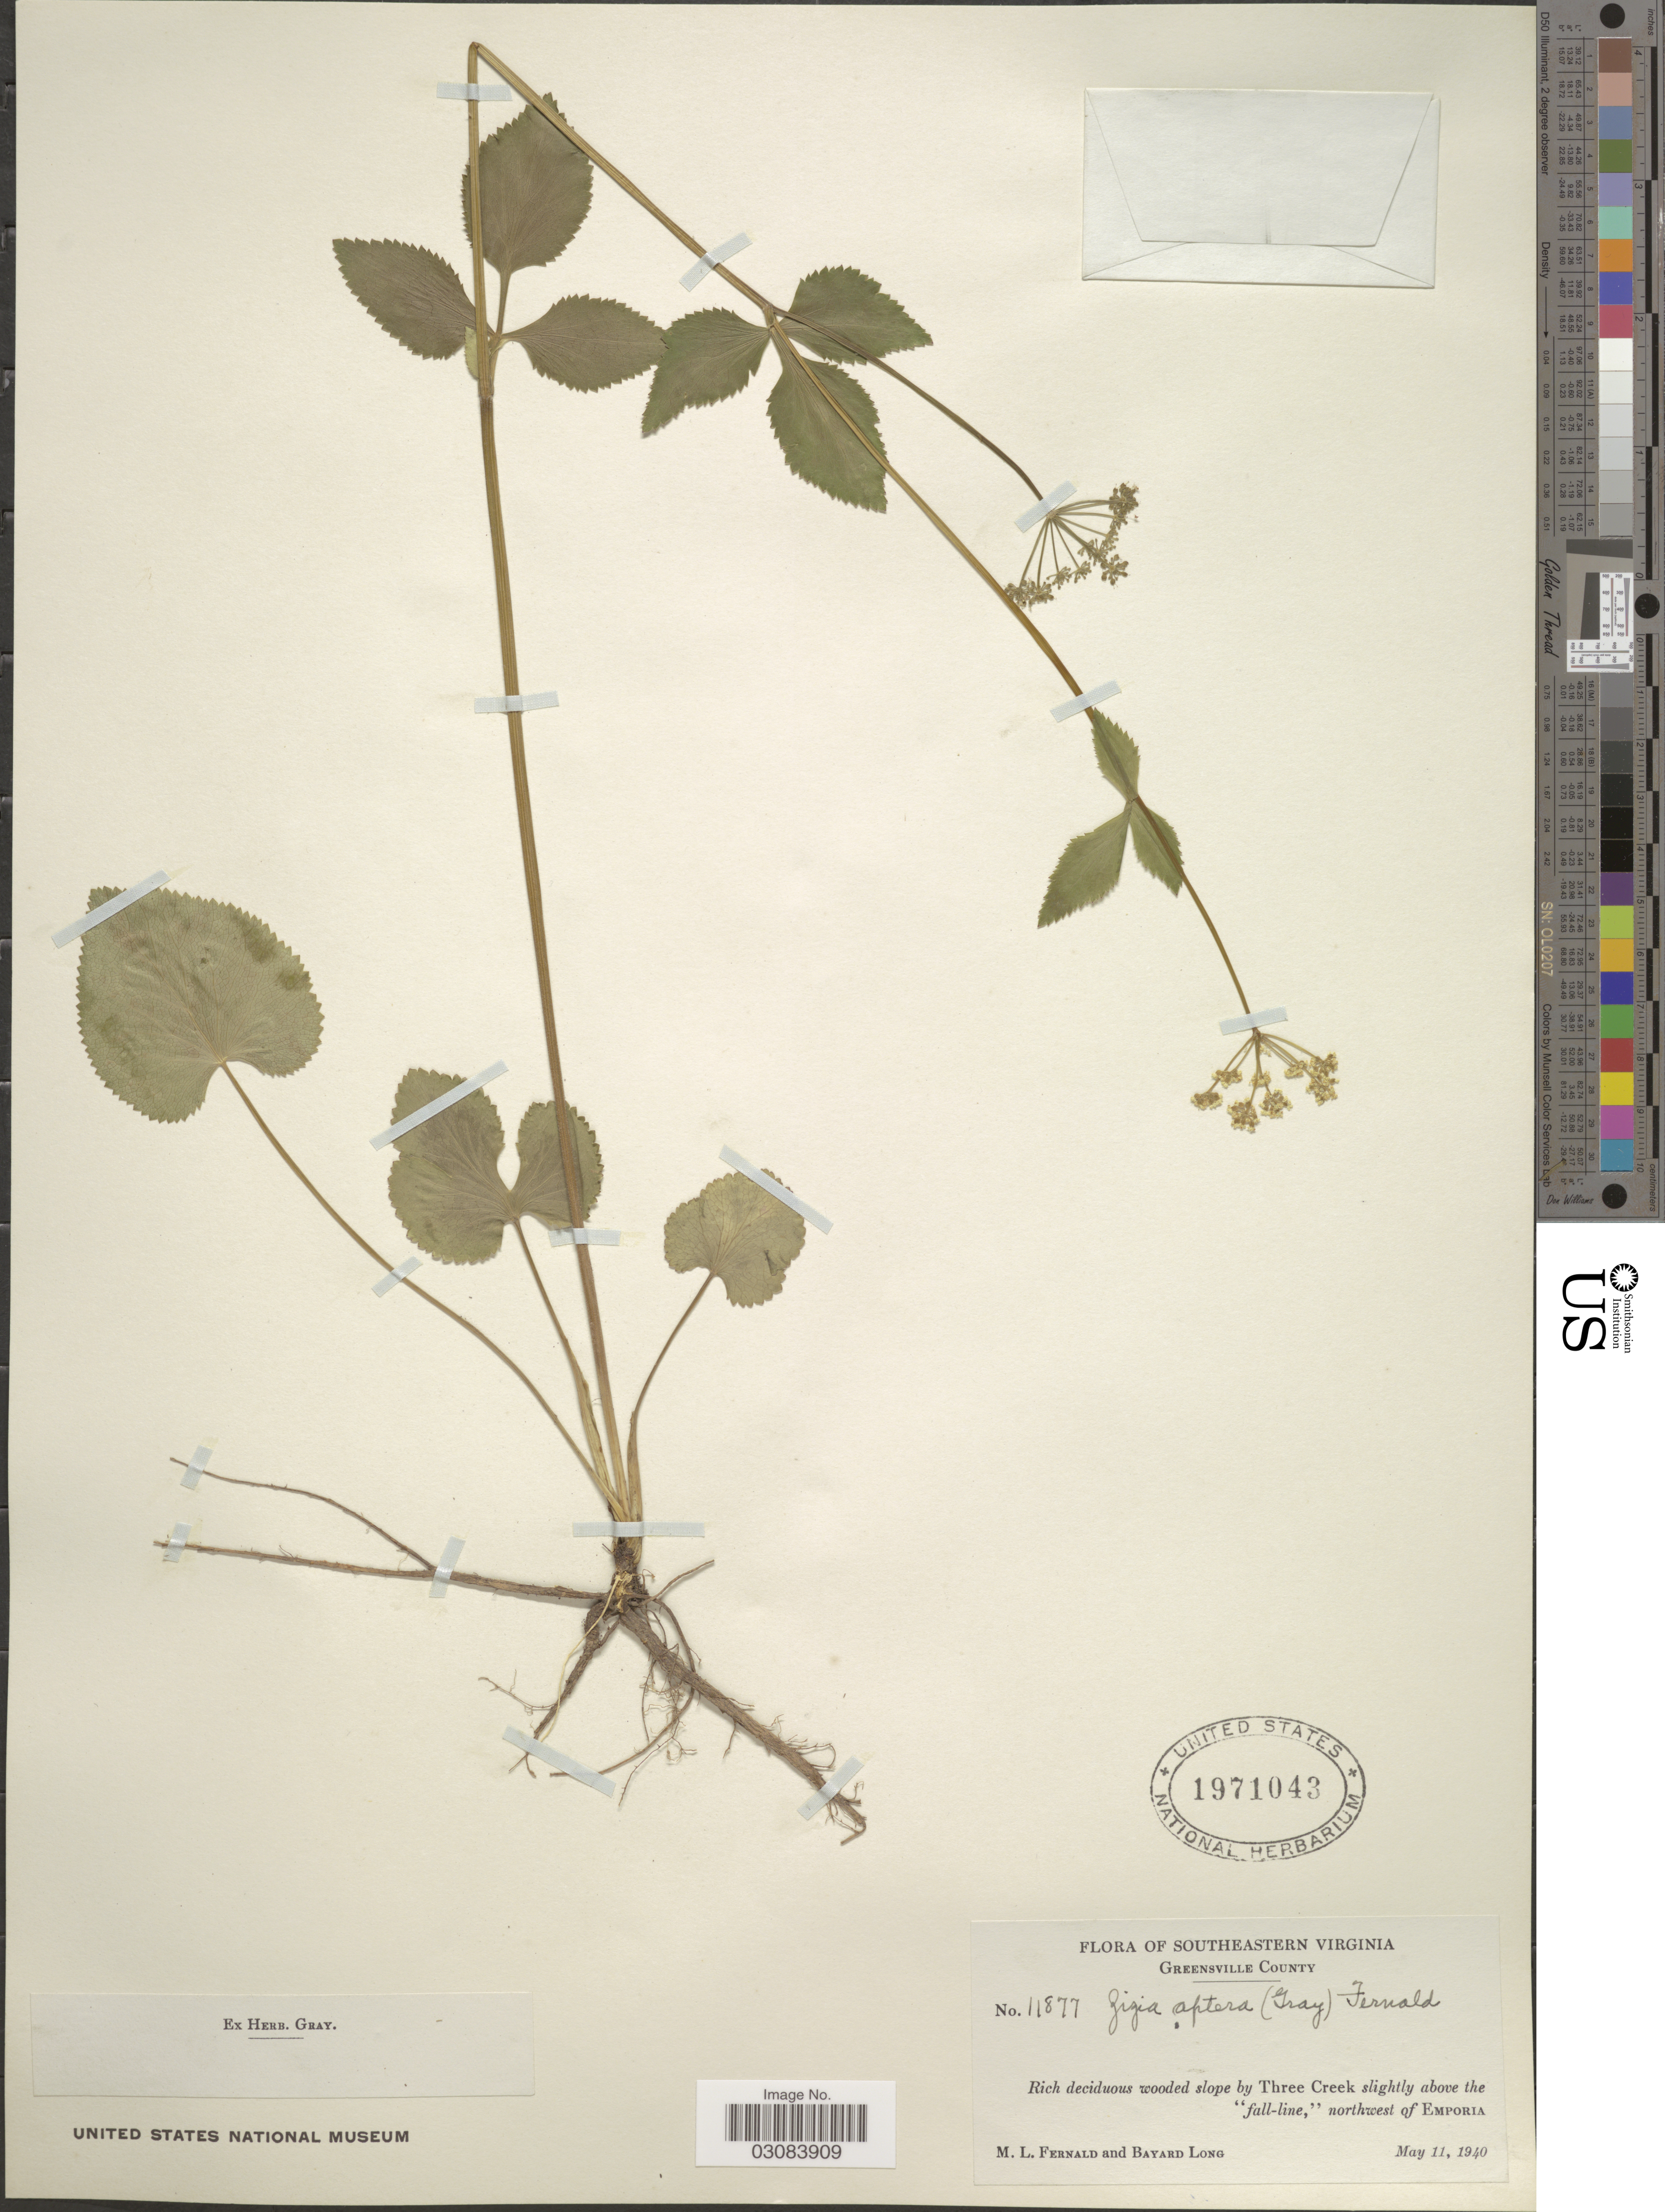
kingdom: Plantae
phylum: Tracheophyta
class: Magnoliopsida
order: Apiales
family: Apiaceae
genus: Zizia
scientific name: Zizia aptera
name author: (A. Gray) Fernald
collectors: M. L. Fernald & B. Long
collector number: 11877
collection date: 1940-05-11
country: United States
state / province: Virginia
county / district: Greensville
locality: Southeastern Virginia. Greensville County. Rich deciduous wooded slope by Three Creek slightly above the "fall-line," northwest of Emporia.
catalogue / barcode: US 1971043